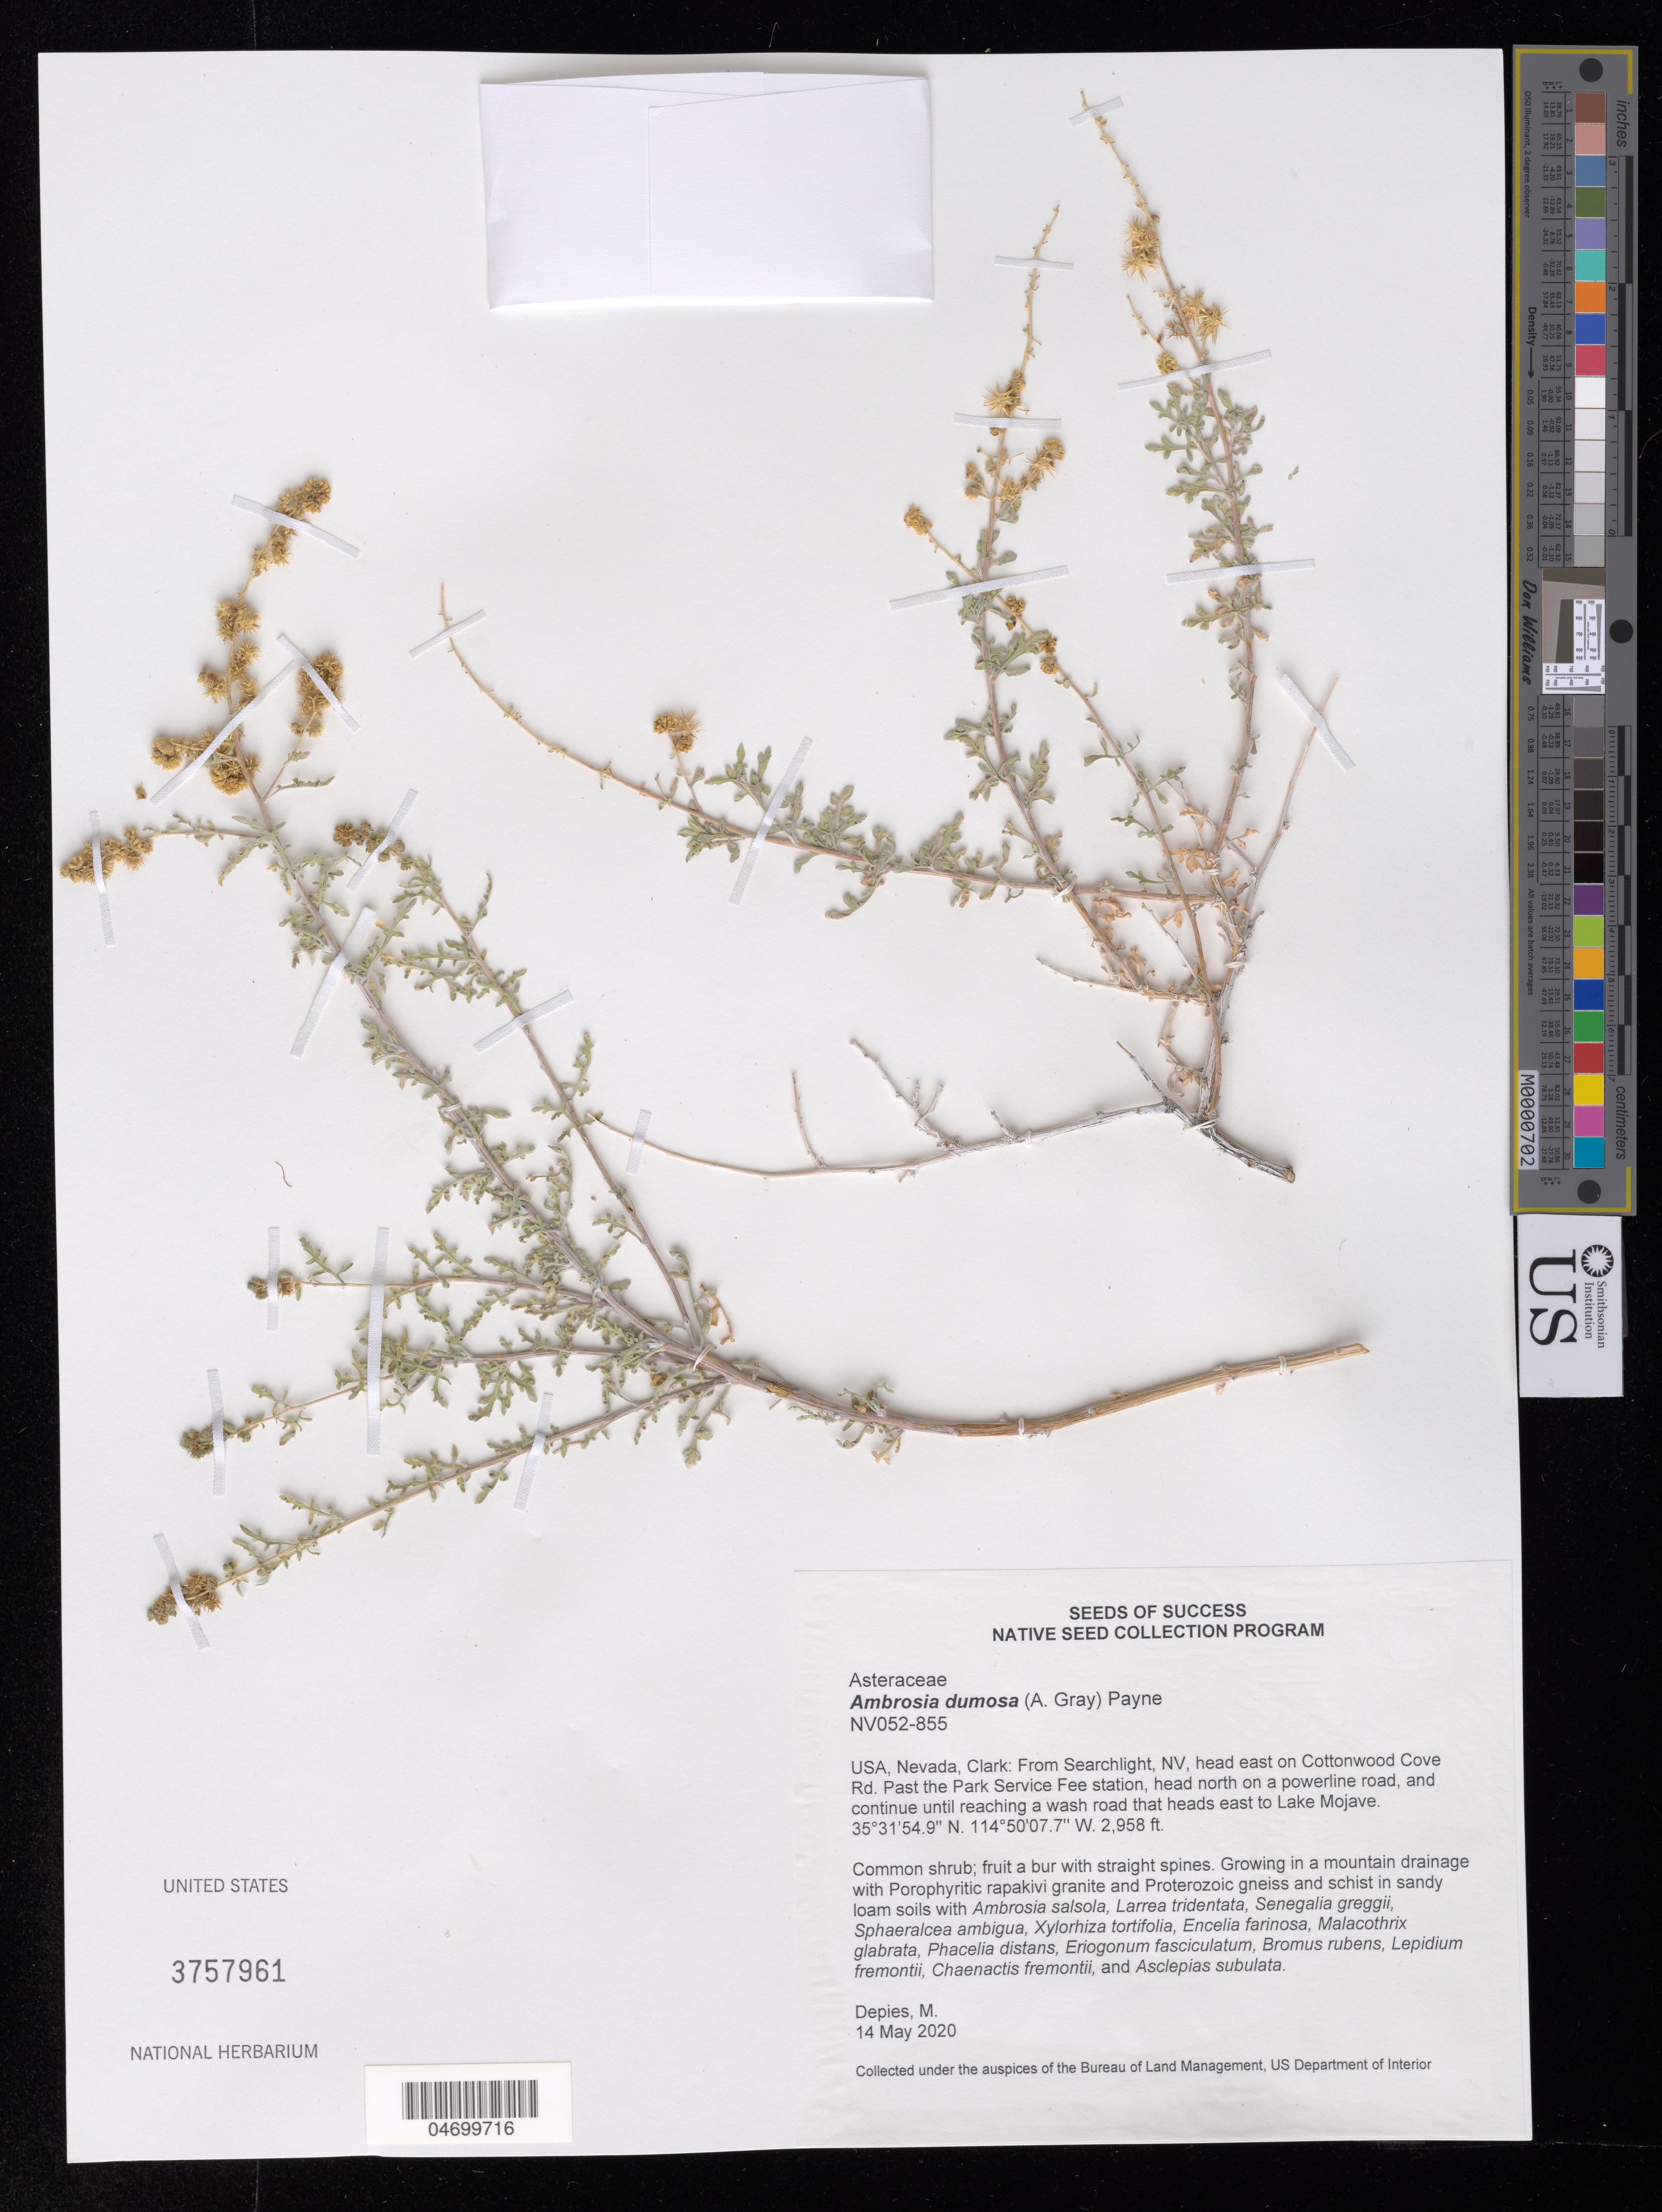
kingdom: Plantae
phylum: Tracheophyta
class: Magnoliopsida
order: Asterales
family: Asteraceae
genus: Ambrosia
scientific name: Ambrosia dumosa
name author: (A. Gray) W.W.Payne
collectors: M. Depies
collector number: NV052-855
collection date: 2020-05-14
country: United States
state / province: Nevada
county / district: Clark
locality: A wash road that heatds to Lake Mojave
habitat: Sandy loam soils. Mountain drainage with Porophyritic rapakivi granite and Proterozoic gnessand schist. With Ambrosia salsola, Larrea tridentata, Bromus rubens, etc.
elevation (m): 902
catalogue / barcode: US 3757961